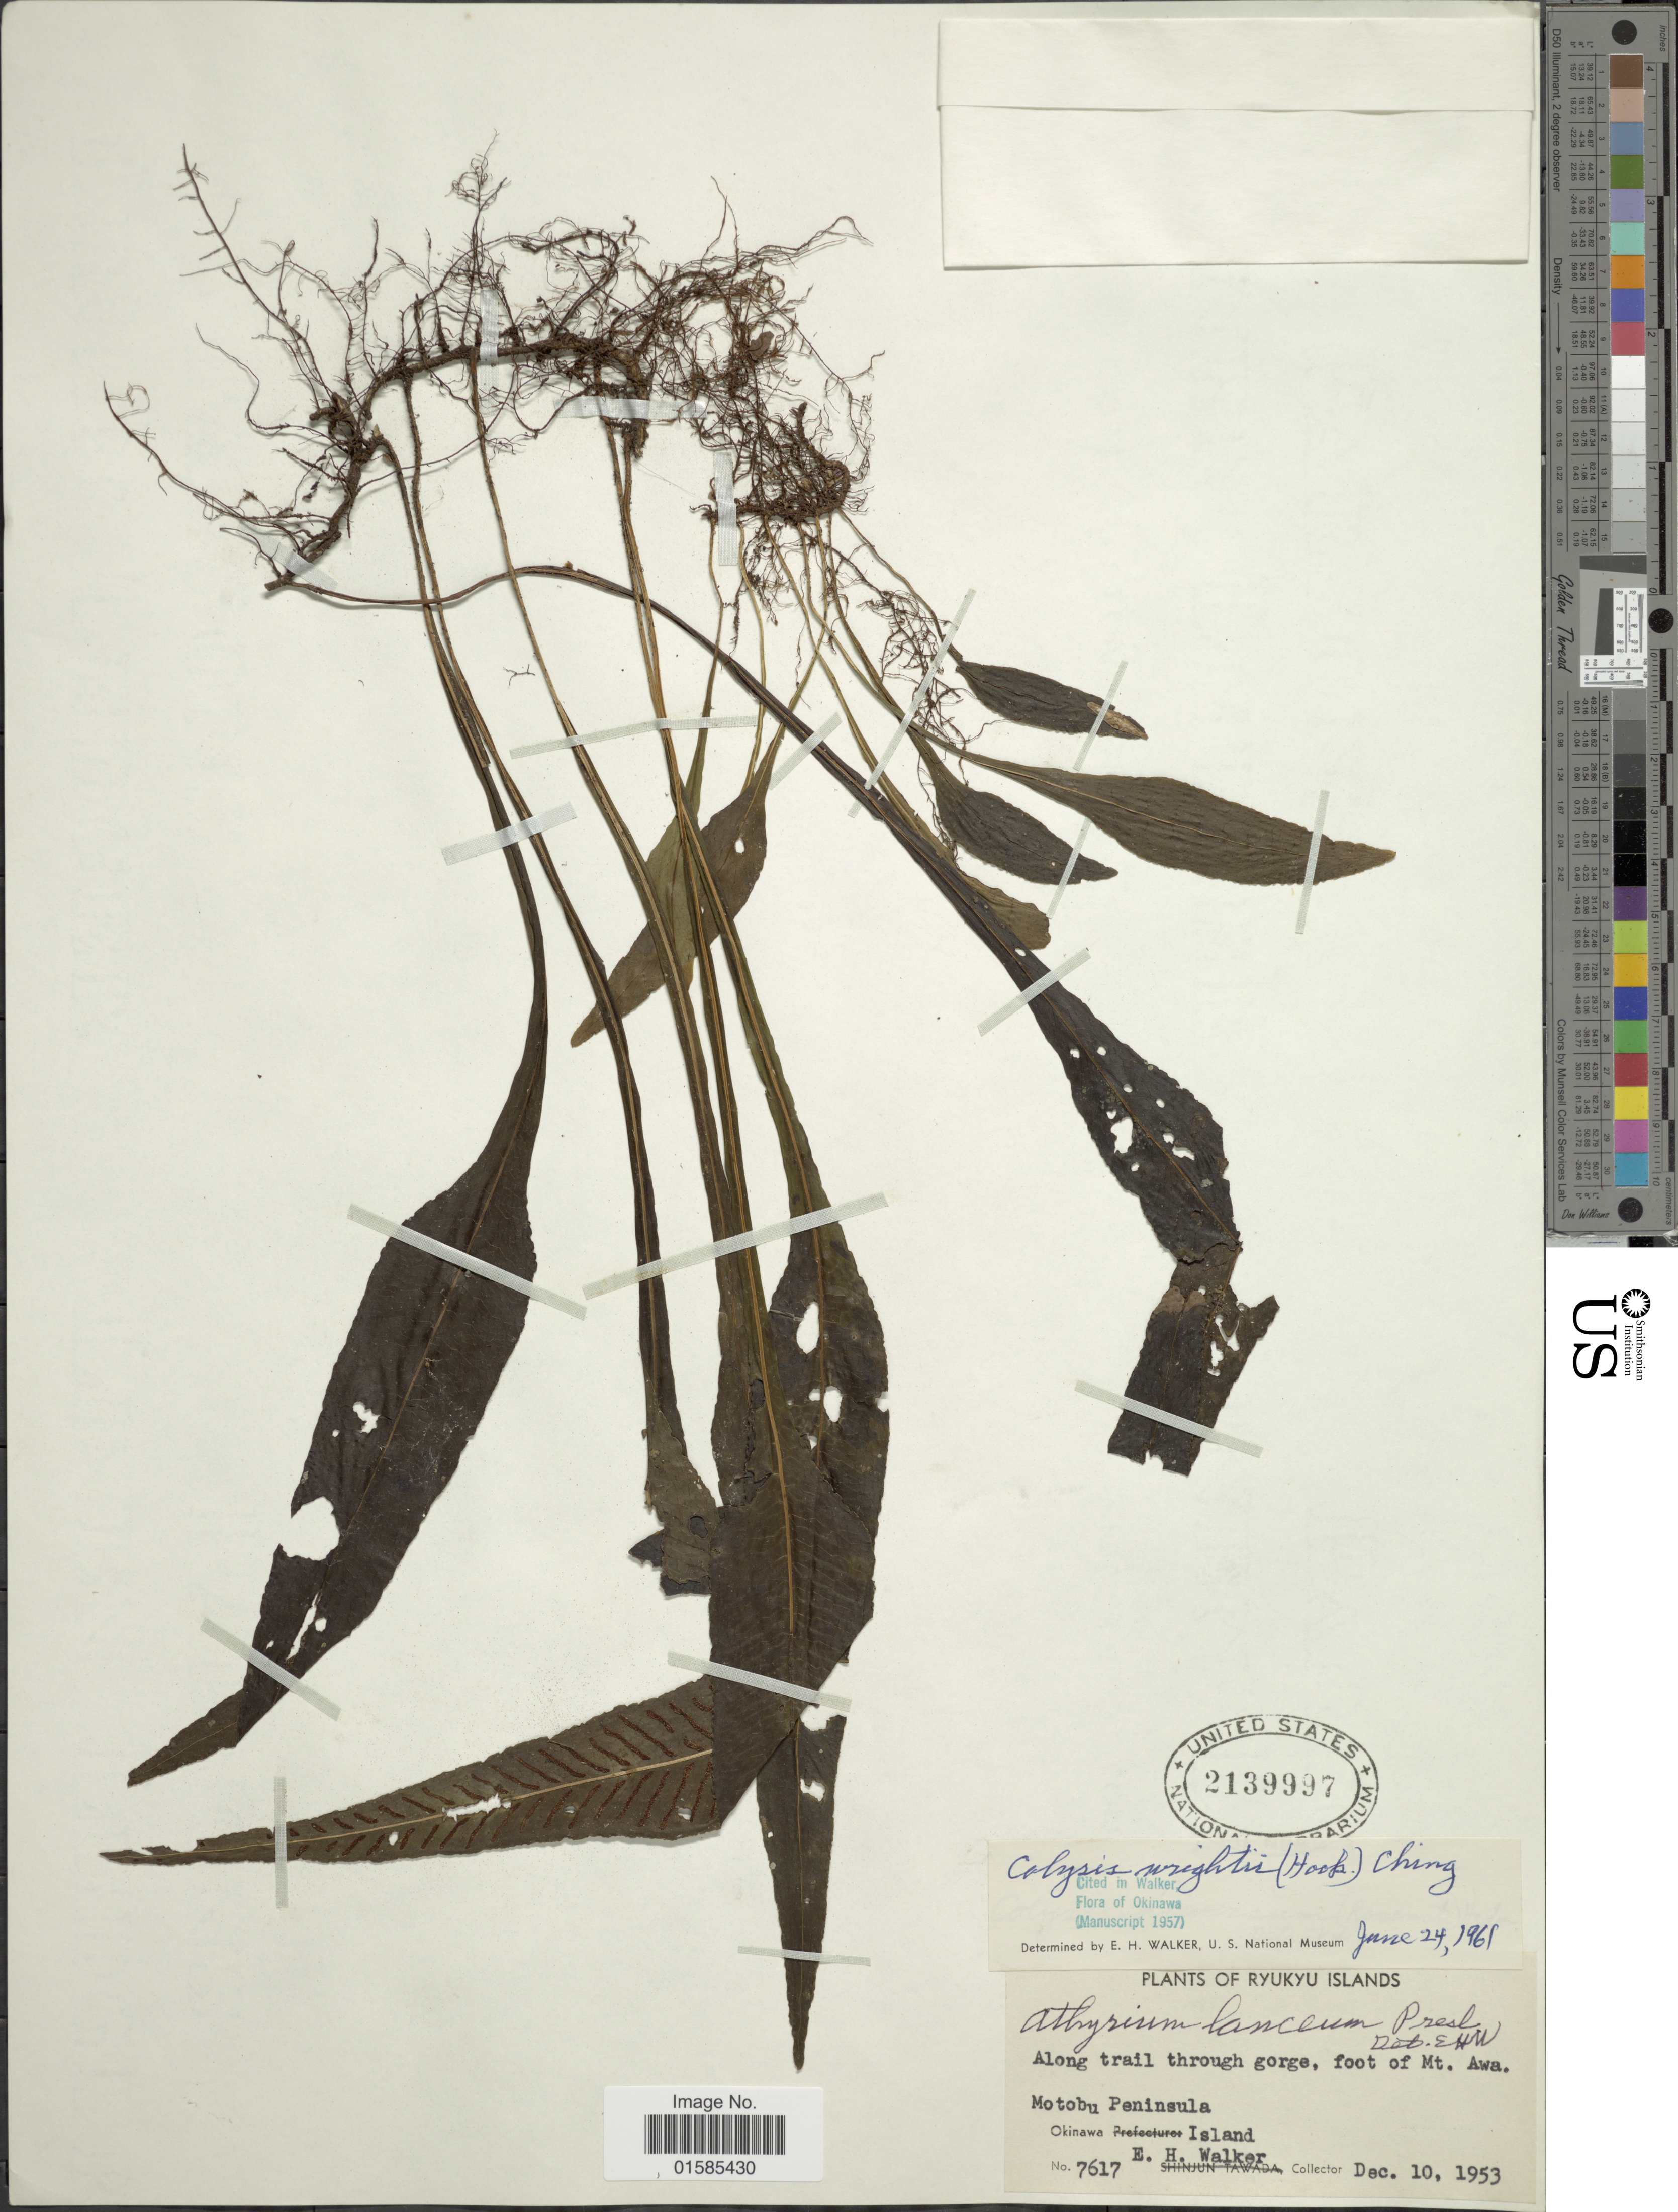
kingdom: Plantae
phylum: Tracheophyta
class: Polypodiopsida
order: Polypodiales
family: Polypodiaceae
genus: Leptochilus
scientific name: Leptochilus wrightii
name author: (Hook.) X.C. Zhang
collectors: E. H. Walker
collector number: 7617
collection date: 1953-12-10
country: Japan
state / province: Okinawa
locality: Ryukyu Islands, foot of Mt. Awa. Motobu Peninsula, Okinawa Island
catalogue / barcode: US 2139997